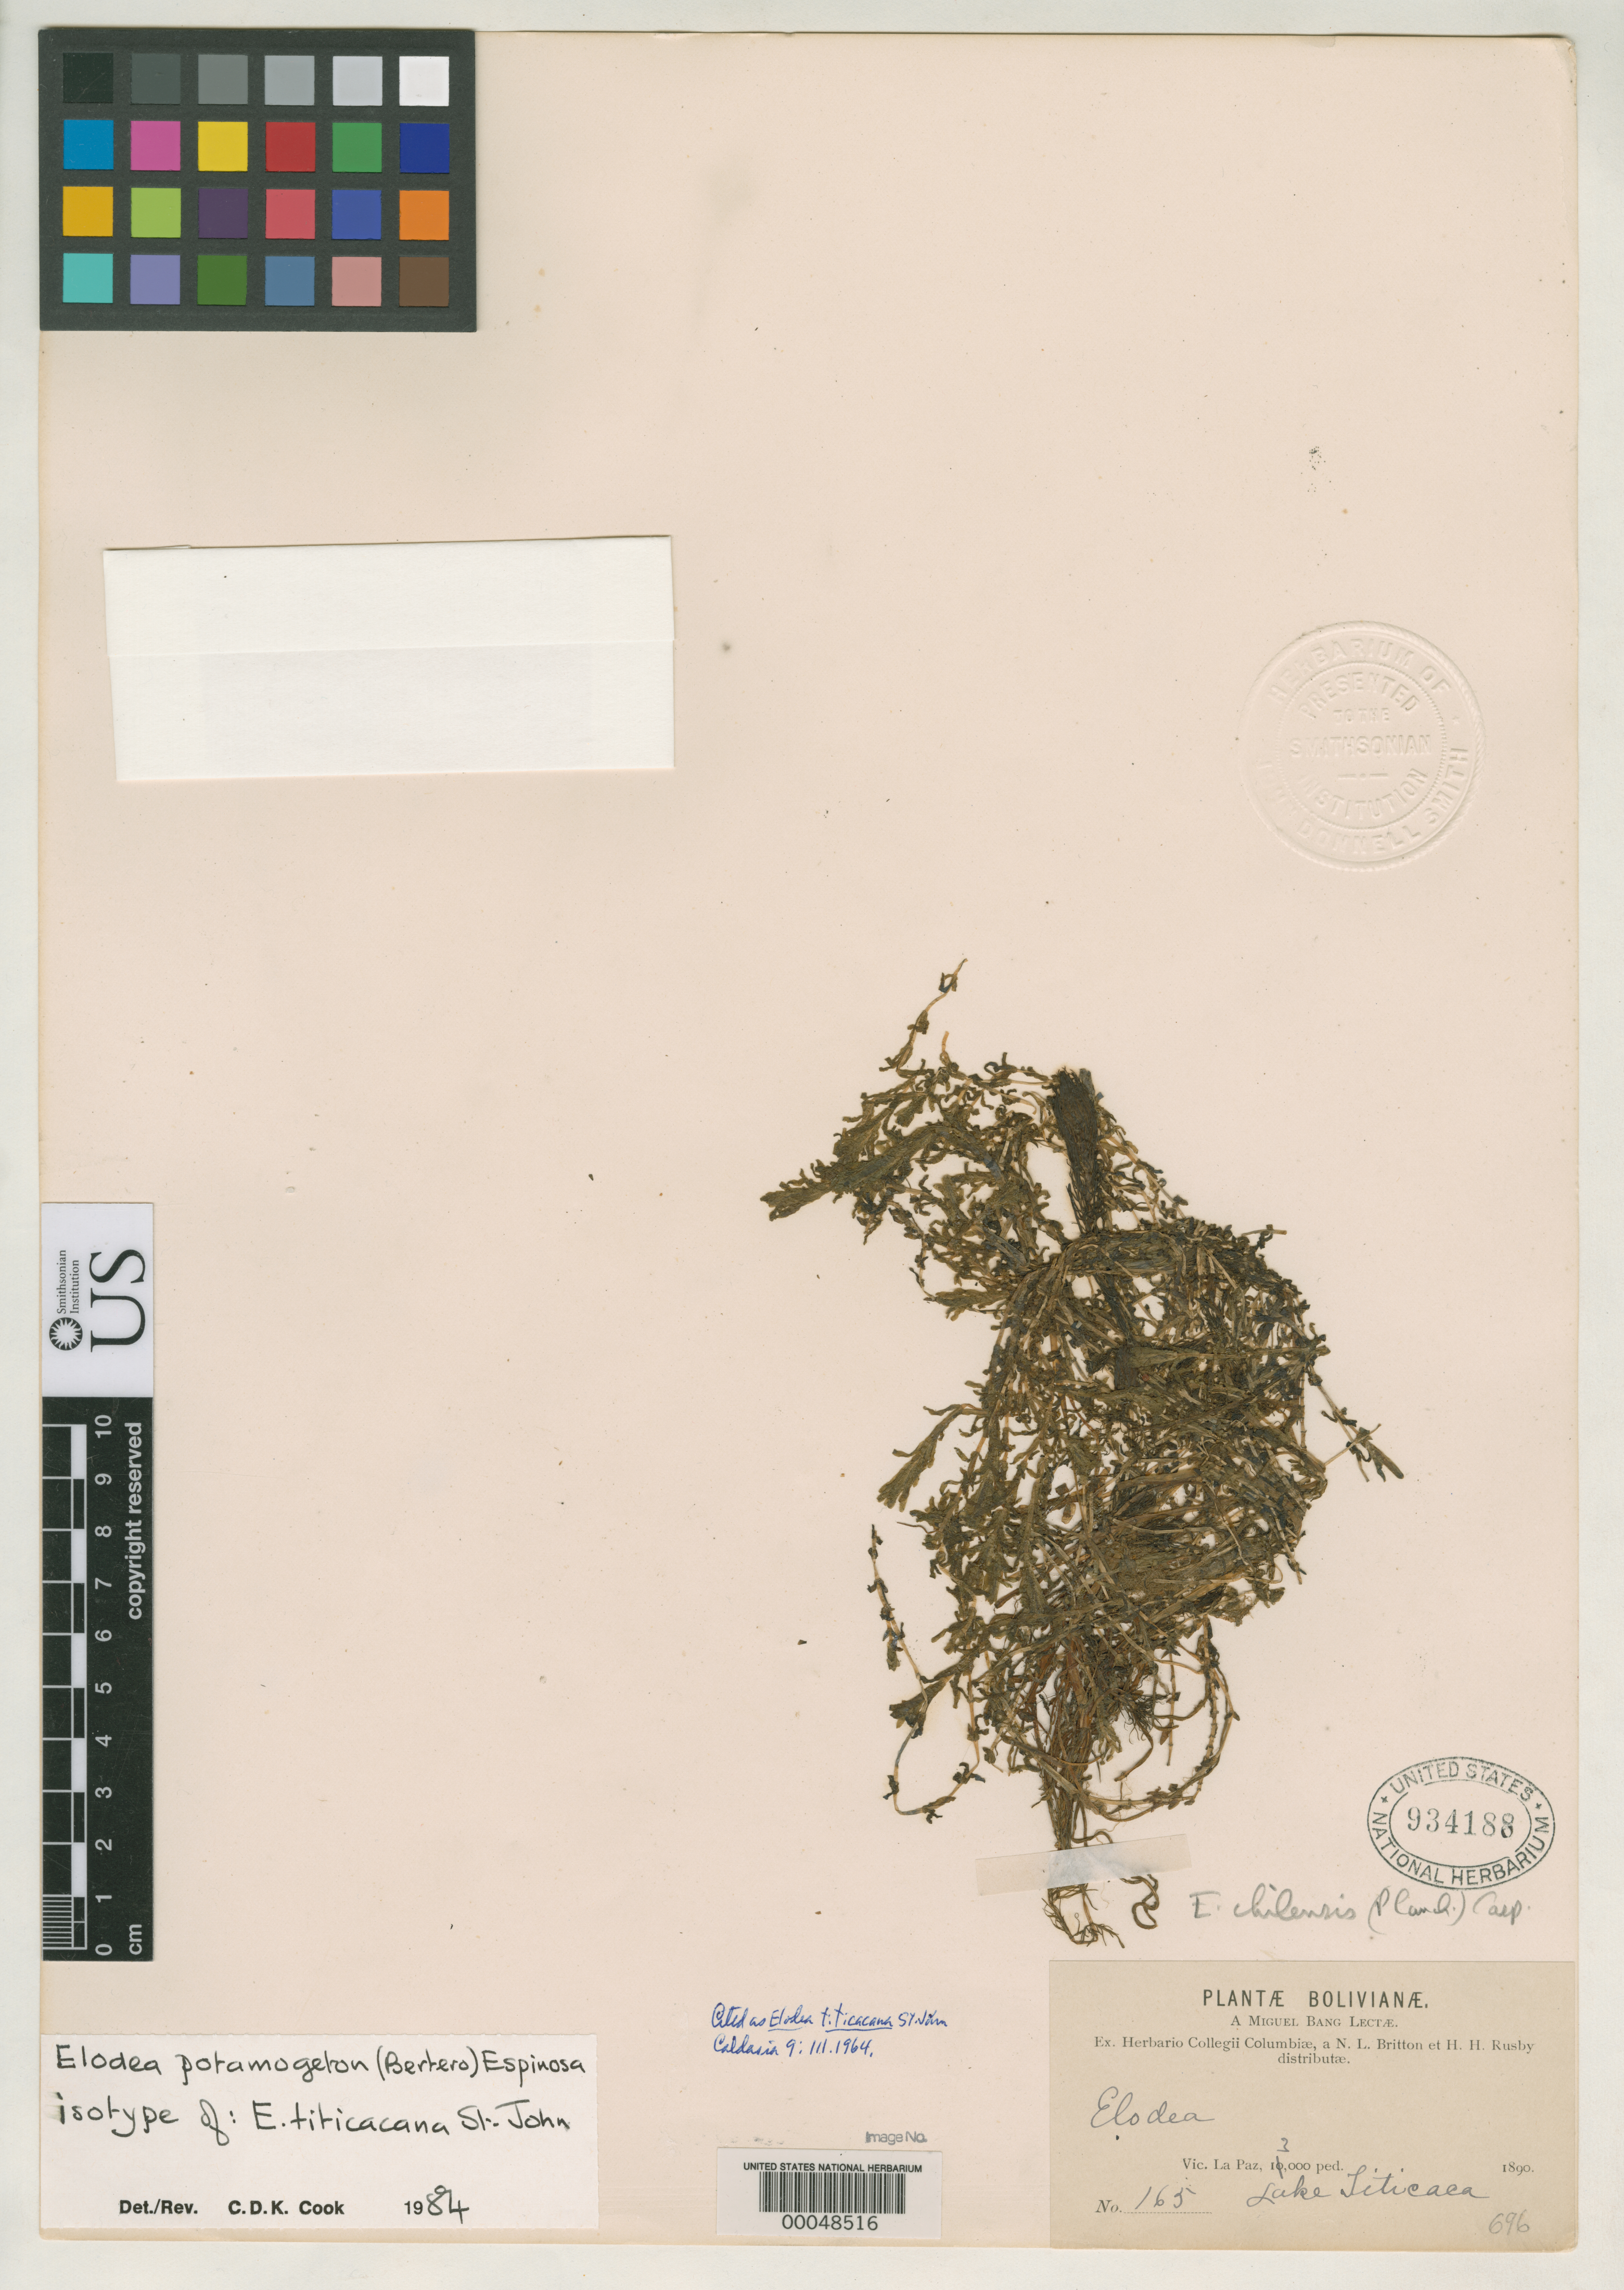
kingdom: Plantae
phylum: Tracheophyta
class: Liliopsida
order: Alismatales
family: Hydrocharitaceae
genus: Elodea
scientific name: Elodea titicacana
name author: H. St. John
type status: Isotype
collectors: M. Bang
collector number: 165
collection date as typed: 1890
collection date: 1890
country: Bolivia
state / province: La Paz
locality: Vicinity of La Paz, Lake Titicaca.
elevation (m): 3962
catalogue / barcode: US 934188